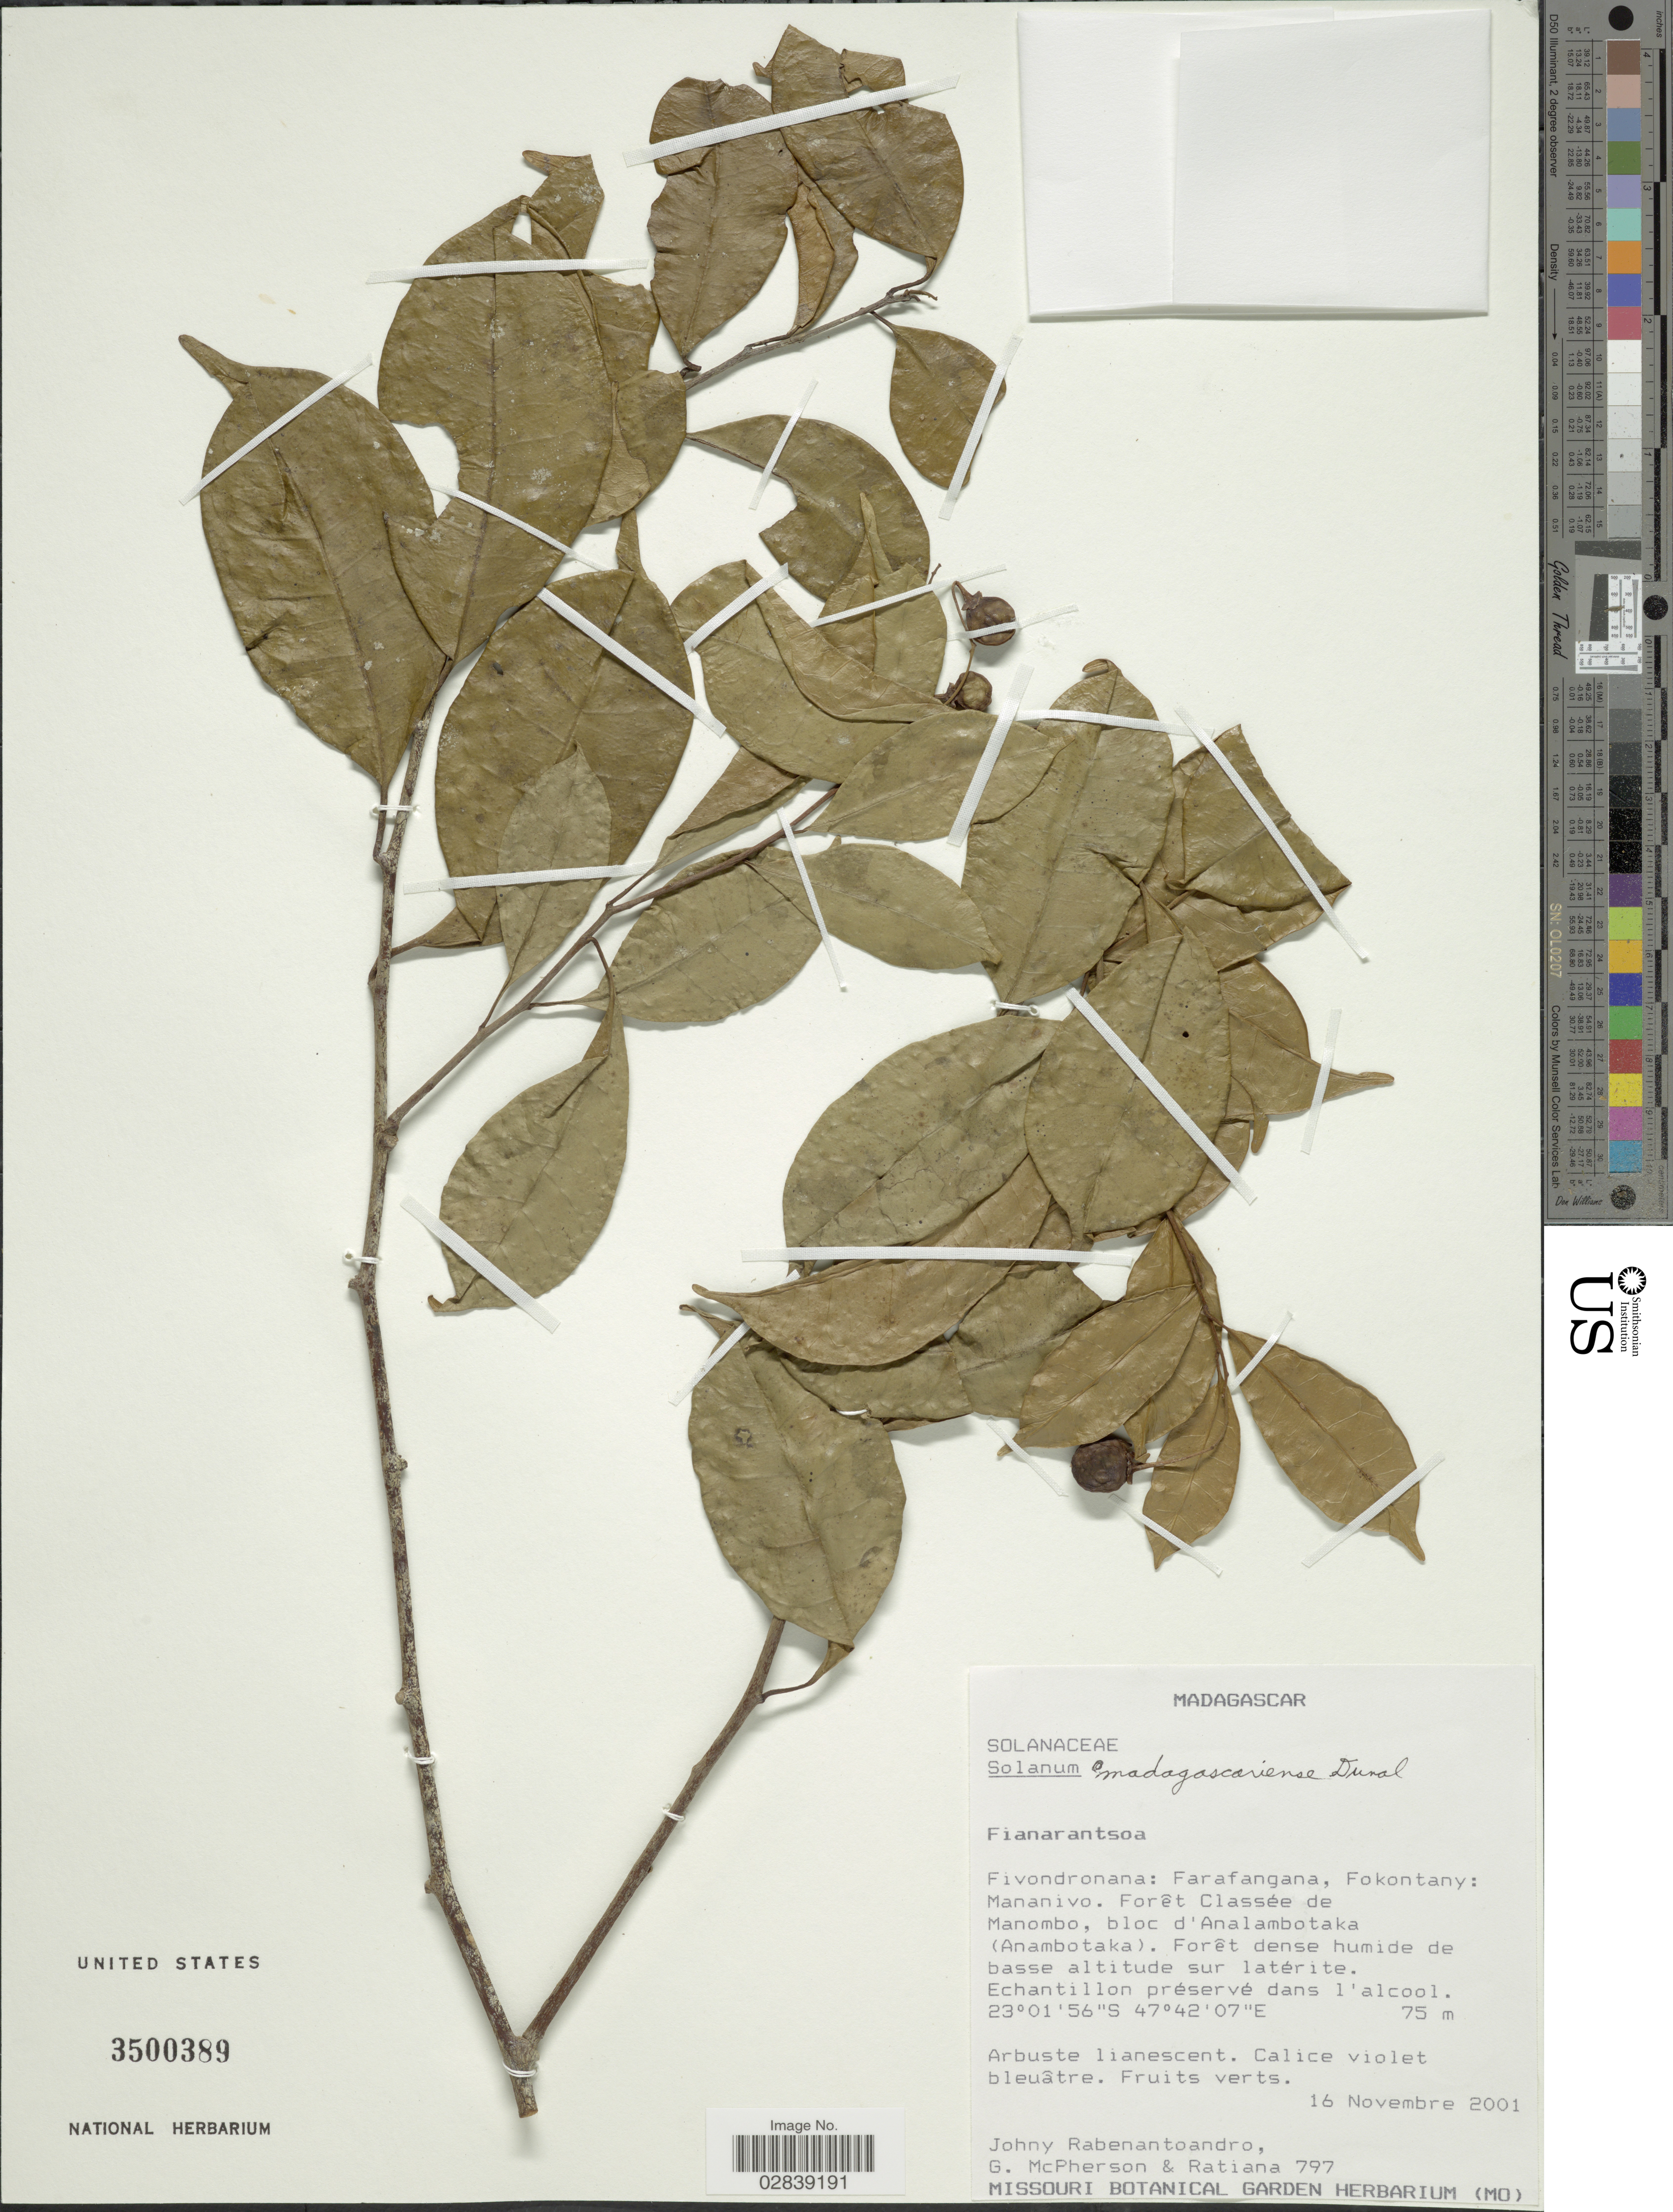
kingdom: Plantae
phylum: Tracheophyta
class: Magnoliopsida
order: Solanales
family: Solanaceae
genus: Solanum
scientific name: Solanum madagascariense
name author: Dunal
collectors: J. Rabenantoandro, G. McPherson & -. Ratiana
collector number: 797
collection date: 2001-11-16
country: Madagascar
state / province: Atsimo-Atsinanana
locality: Fivondronana: Farafangana, Fokontany: Mananivo. Forêt Classée de Manombo, bloc d'Analambotaka (Anambotaka).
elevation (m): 75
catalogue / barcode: US 3500389